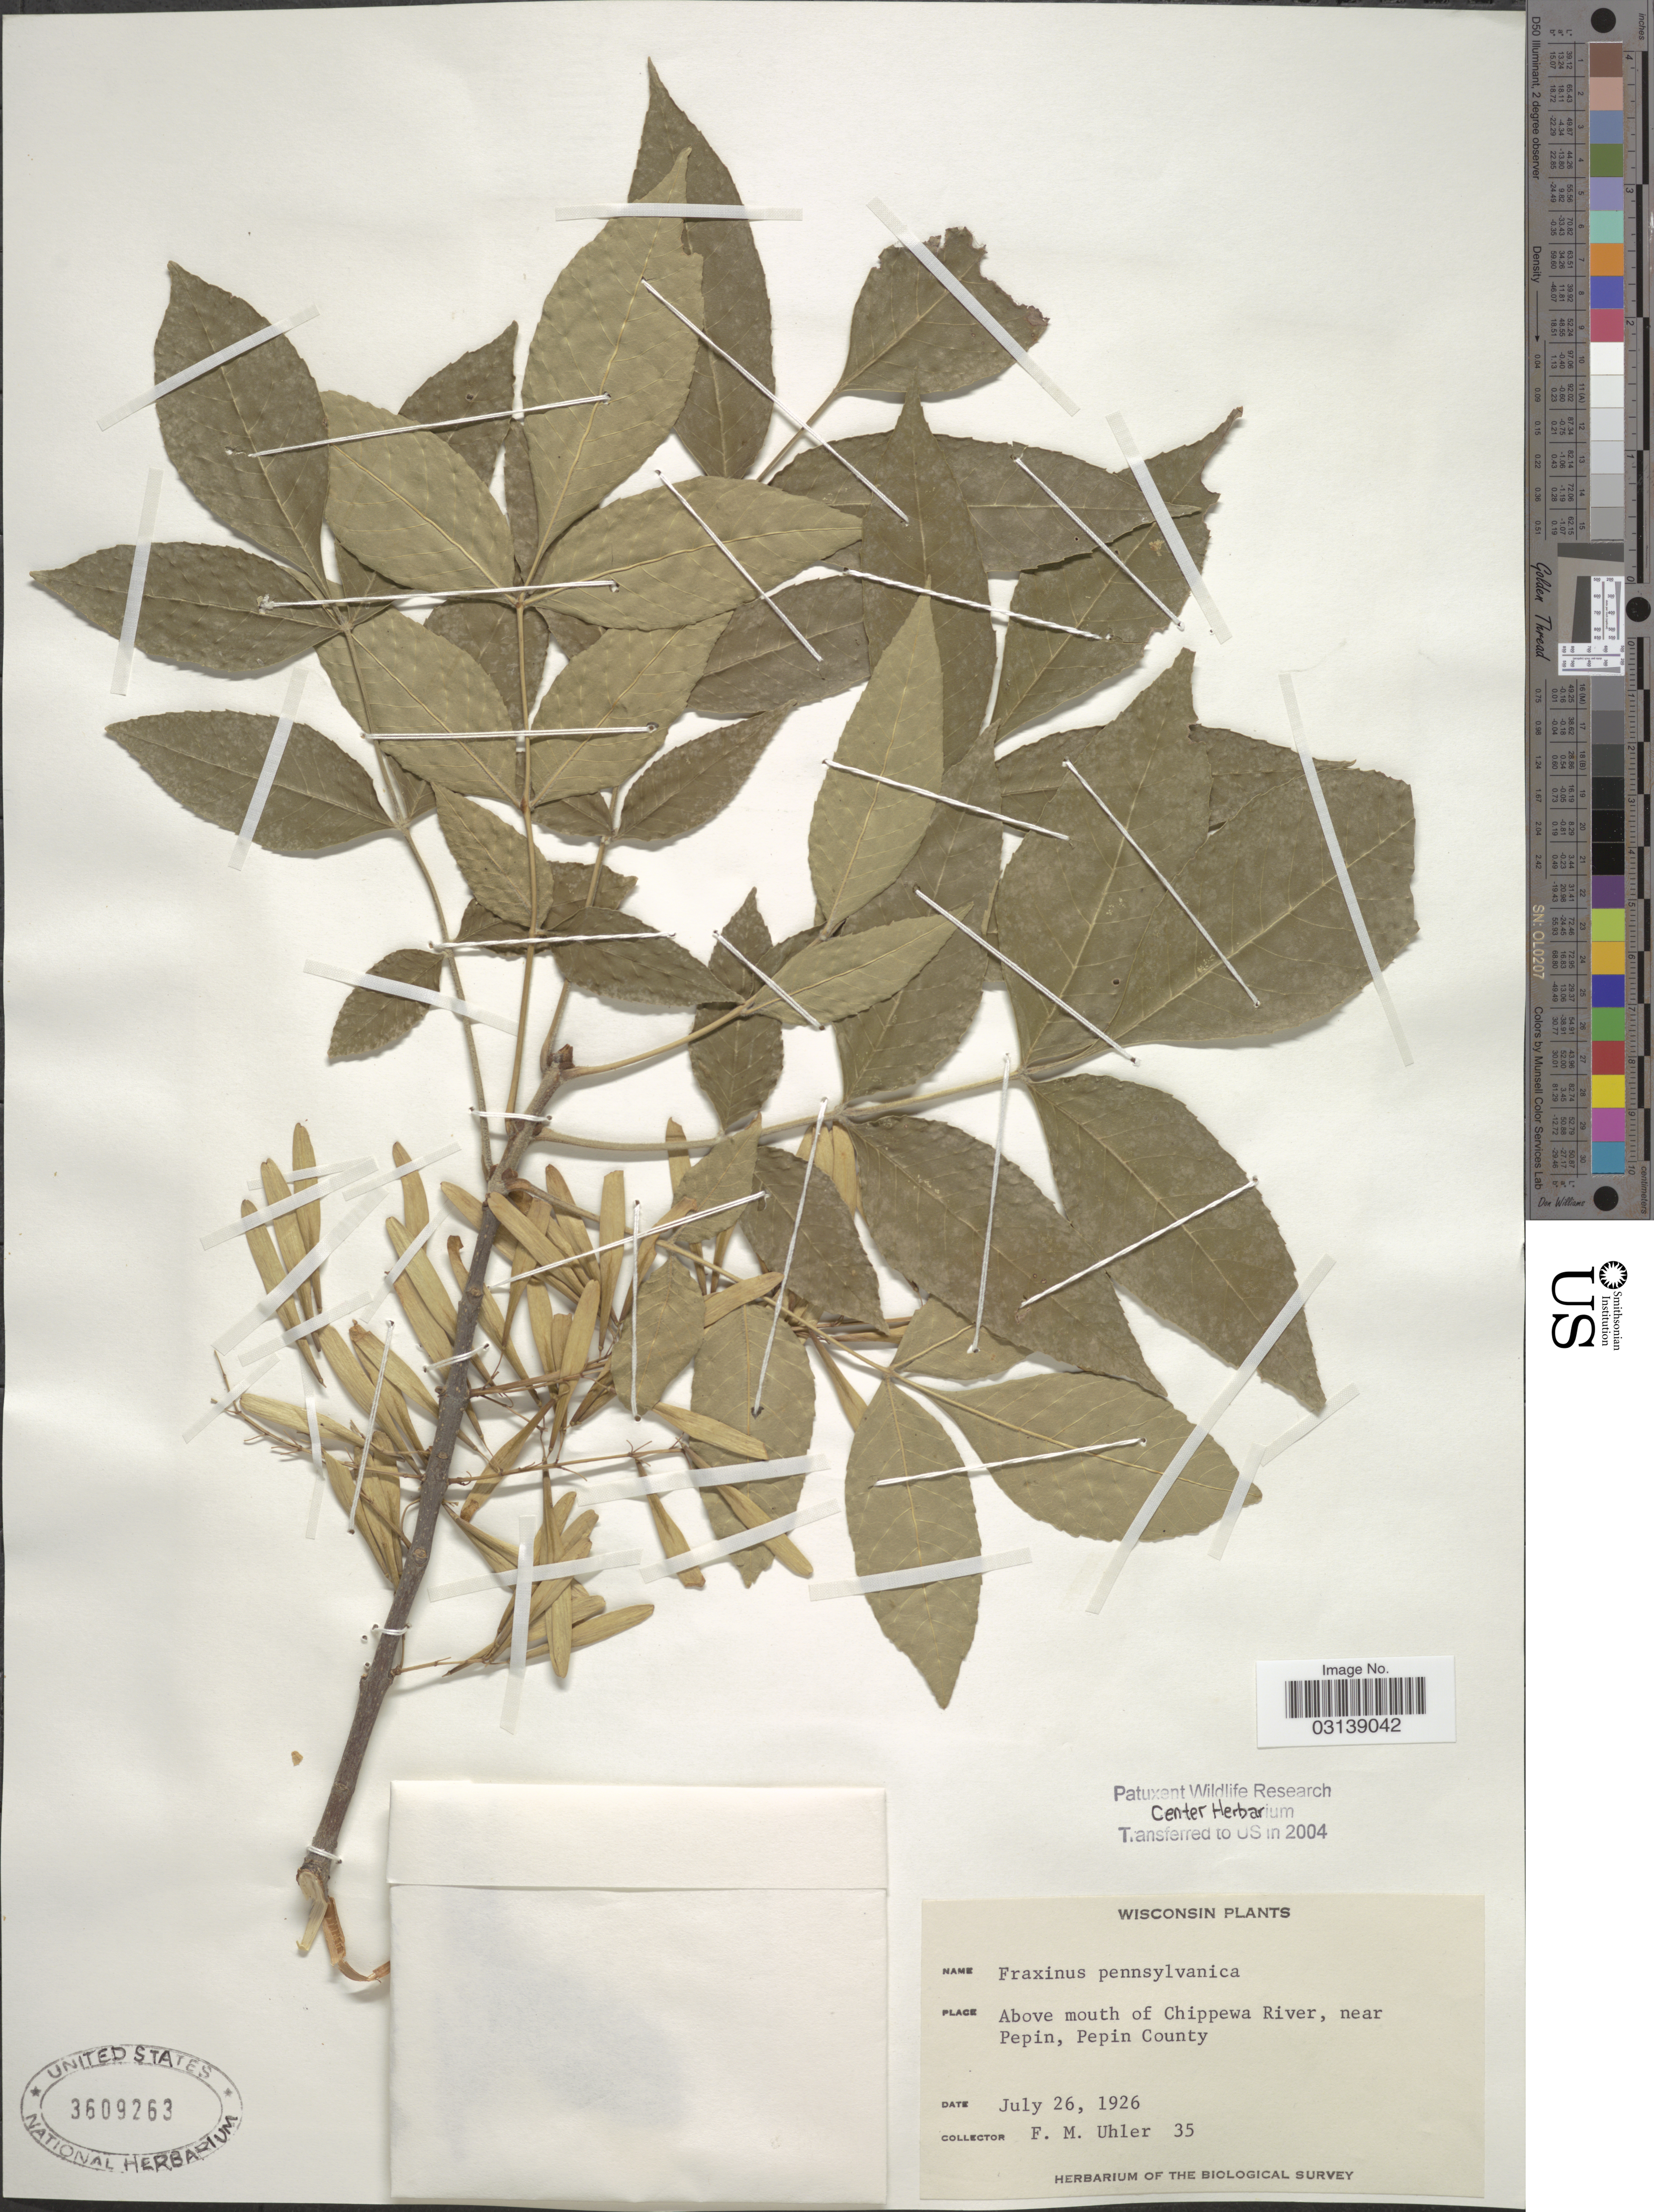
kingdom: Plantae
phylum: Tracheophyta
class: Magnoliopsida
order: Lamiales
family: Oleaceae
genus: Fraxinus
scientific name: Fraxinus pennsylvanica var. pubescens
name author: (Lam.) Lingelsh.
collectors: F. M. Uhler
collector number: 35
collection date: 1926-07-26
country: United States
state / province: Wisconsin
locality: Above mouth of Chippewa River, near Pepin, Pepin County.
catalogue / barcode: US 3609263